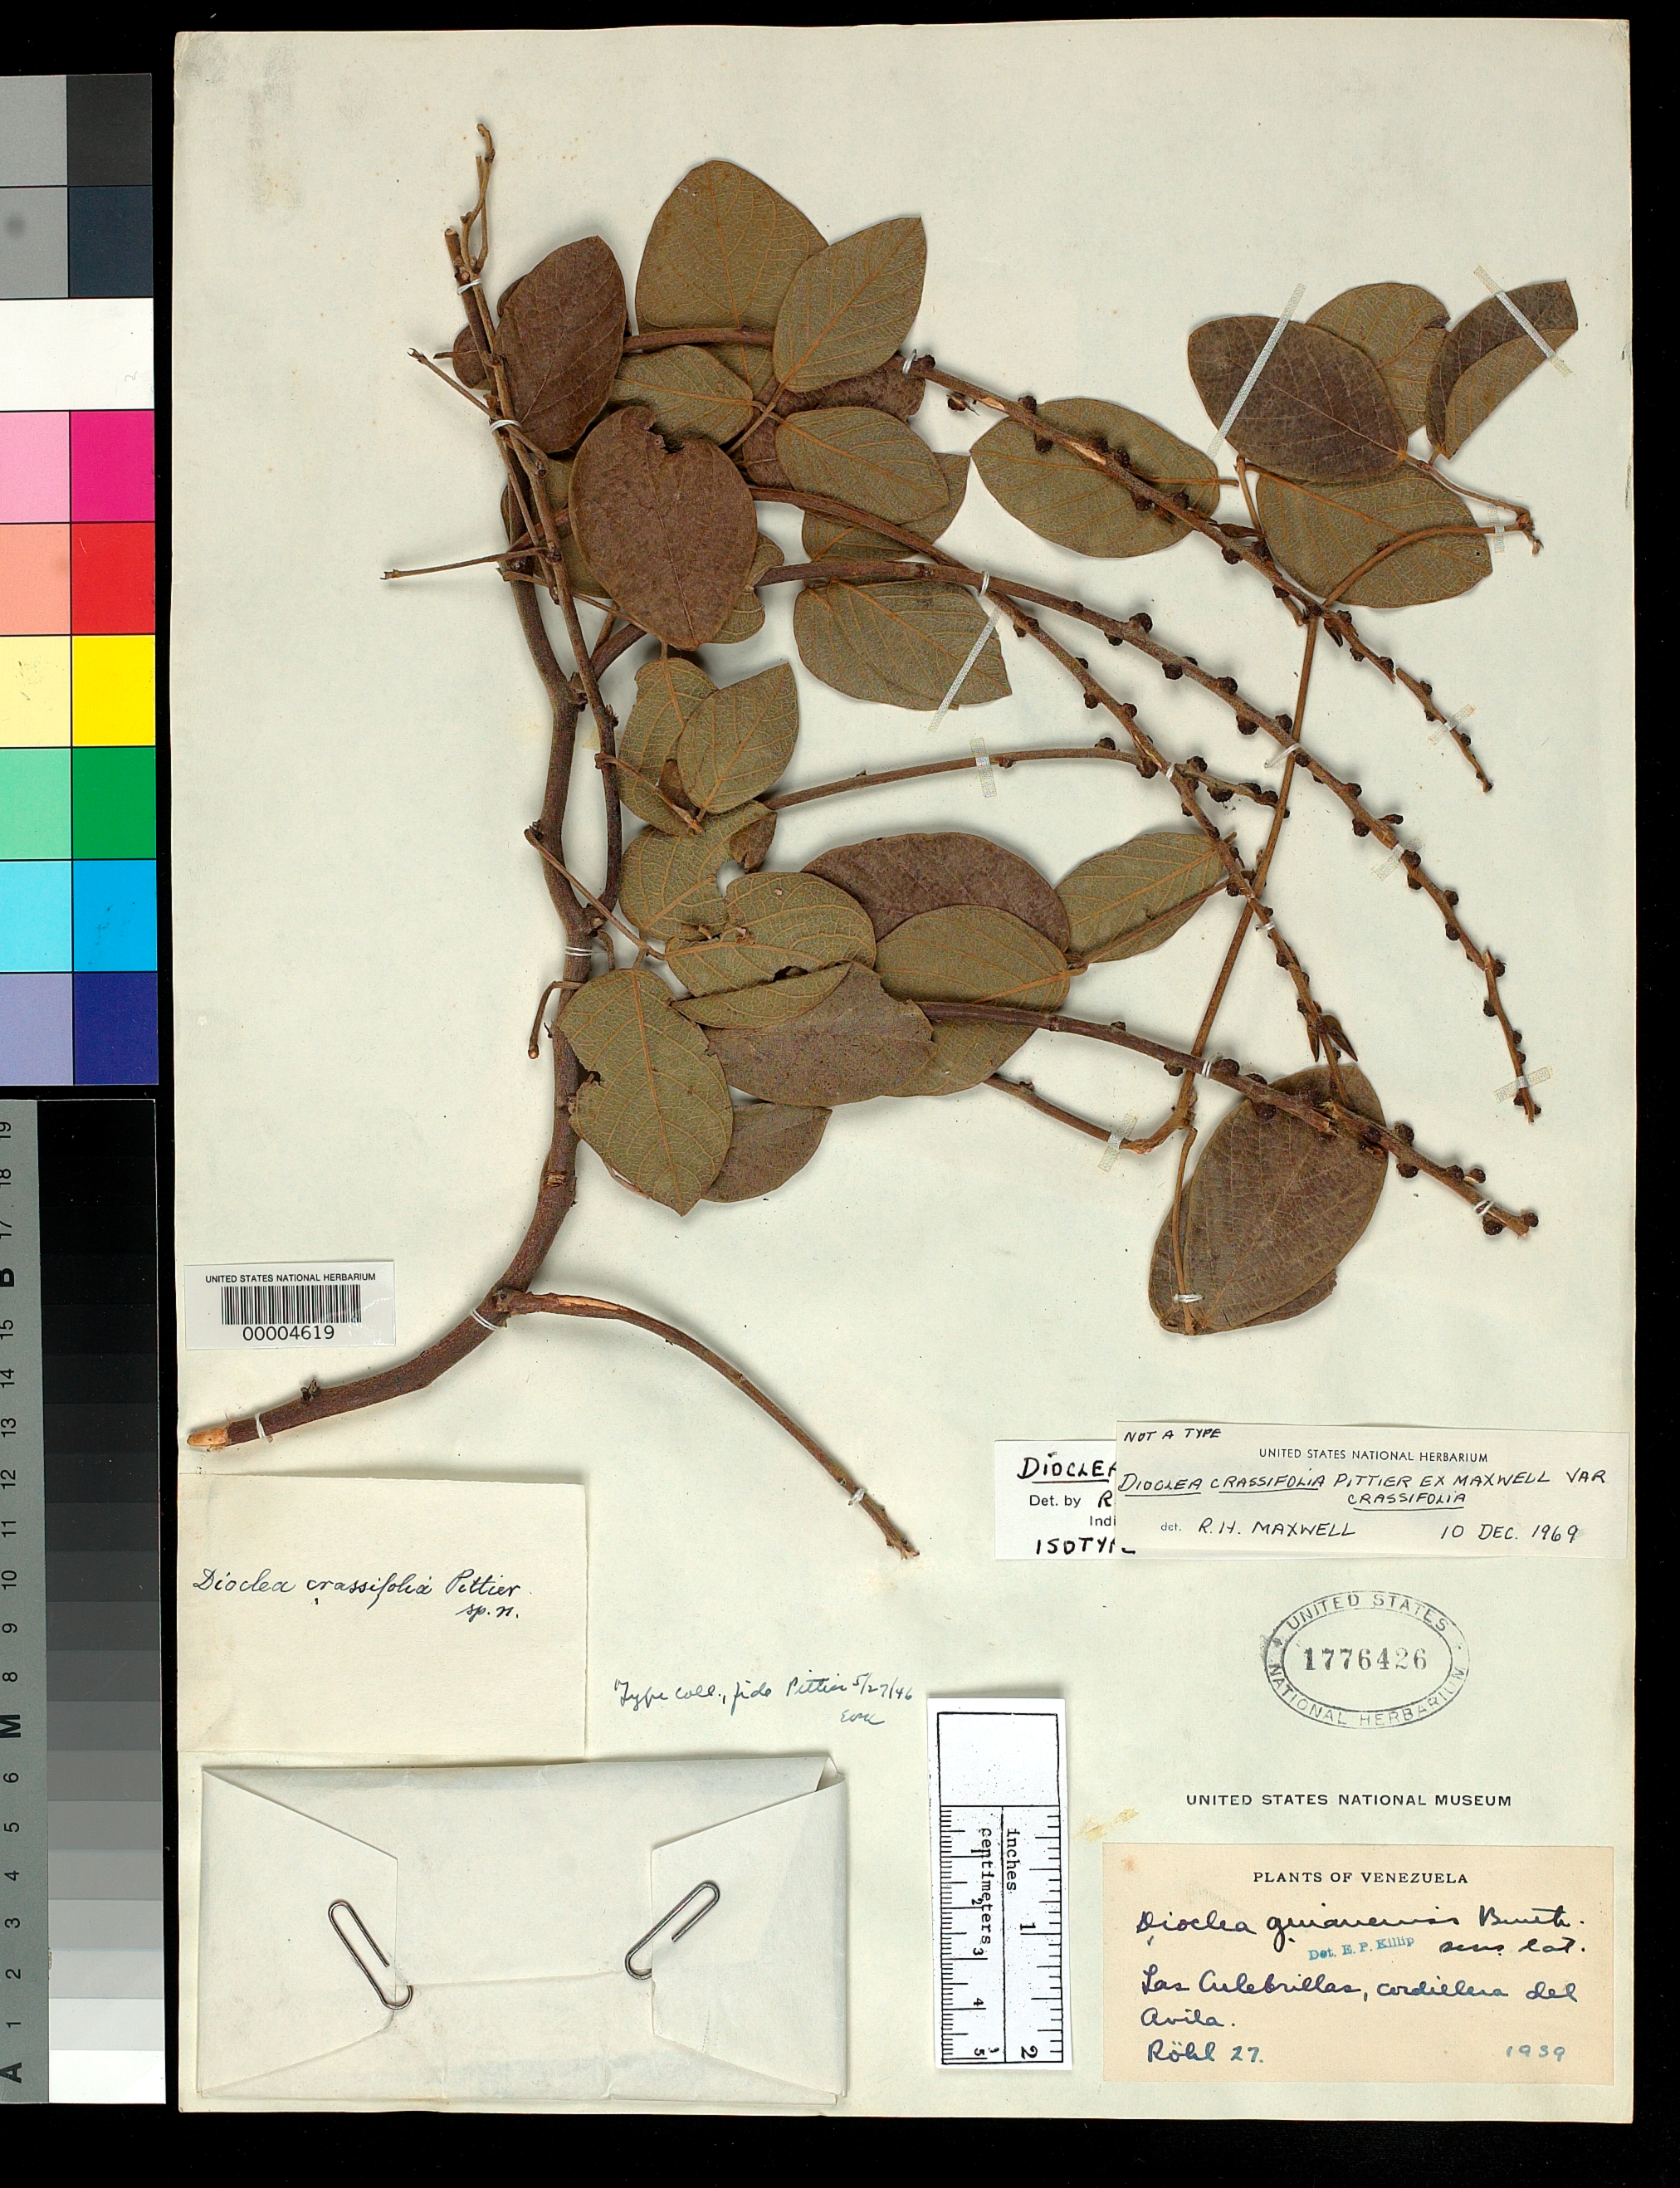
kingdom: Plantae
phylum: Tracheophyta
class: Magnoliopsida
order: Fabales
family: Fabaceae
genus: Dioclea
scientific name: Dioclea crassifolia Pittier, nom. inval.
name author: Pittier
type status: Voucher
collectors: E. Röhl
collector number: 27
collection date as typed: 1939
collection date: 1939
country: Venezuela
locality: Las Culebrillas, cordillera del Avila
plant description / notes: "Type" of Dioclea crassifolia Pittier, name not validly published, lacking Latin diagnosis. Later annotated "not a type" of "Dioclea crassifolia "Pittier ex Maxwell" by R.H. Maxwell (1969) who apparently intended to validate the name with a different collection (Tamayo 1596) as the type but never published the name.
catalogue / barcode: US 1776426